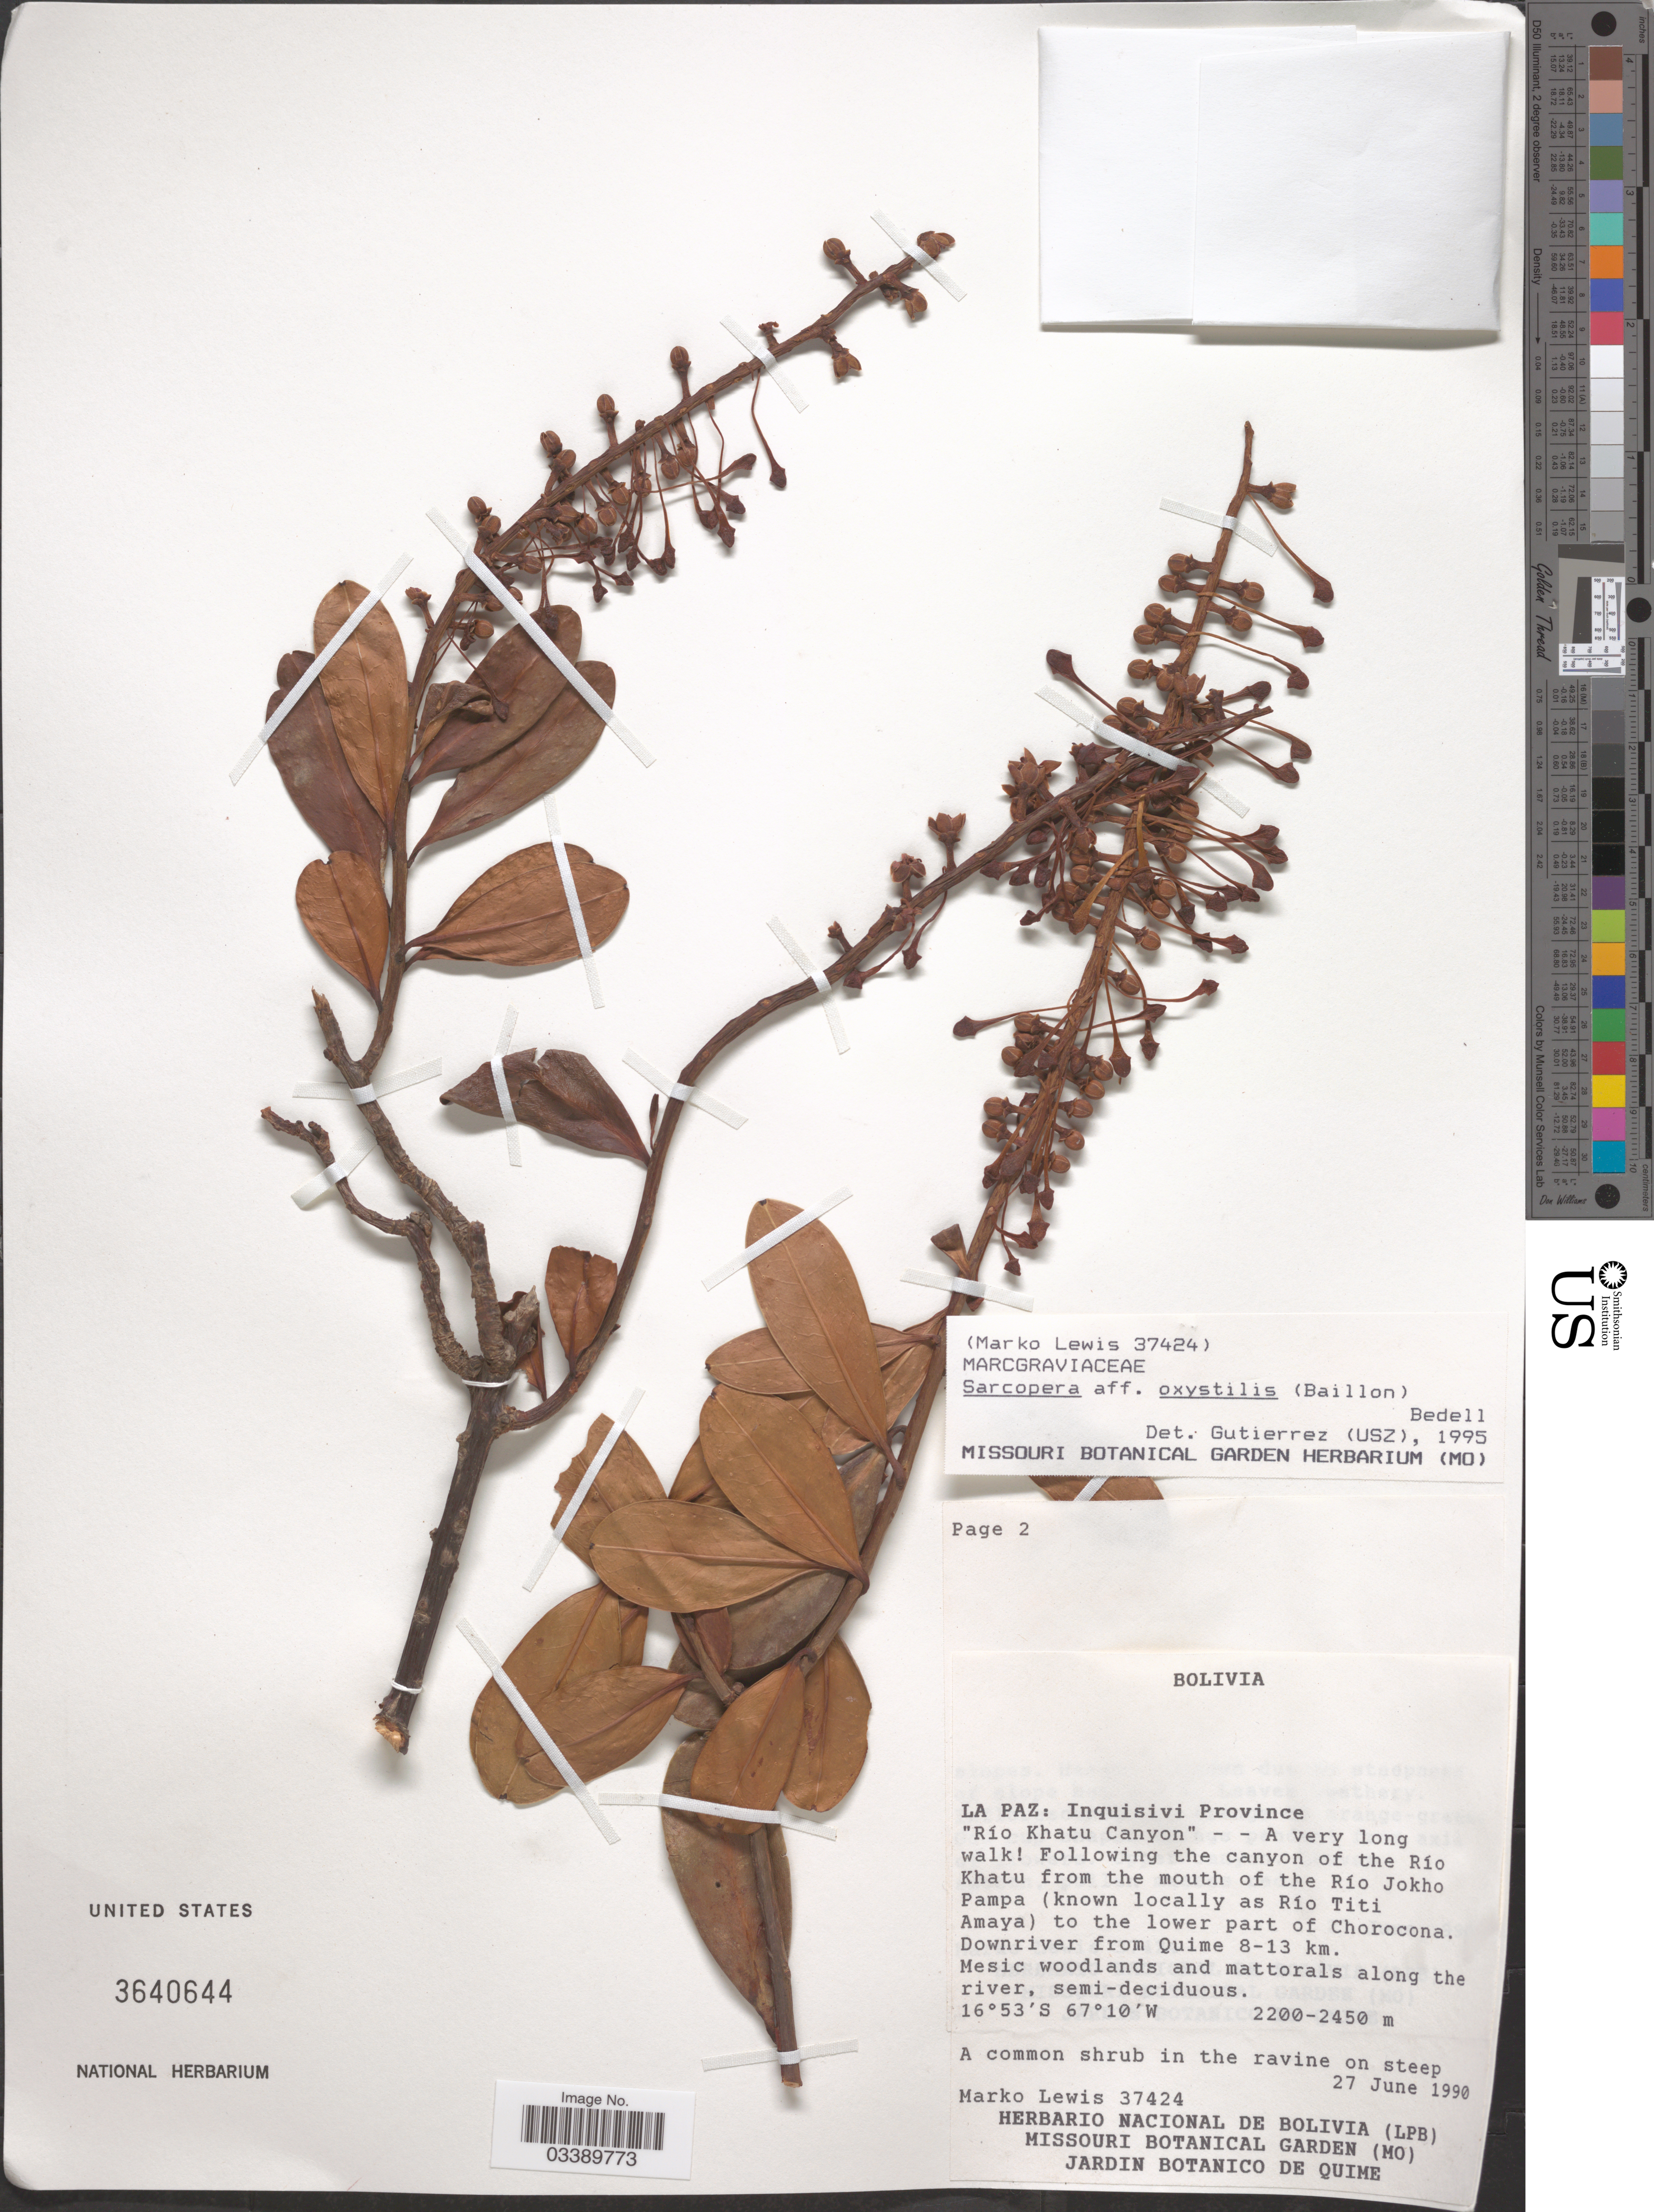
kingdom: Plantae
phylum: Tracheophyta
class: Magnoliopsida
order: Ericales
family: Marcgraviaceae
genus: Sarcopera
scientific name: Sarcopera oxystylis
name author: (Baill.) Bedell ex Gir.-Cañas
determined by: Gutierrez, --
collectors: M. A. Lewis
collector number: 37424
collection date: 1990-06-27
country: Bolivia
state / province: La Paz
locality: Inquisivi Province. "Río Khatu Canyon". Following the canyon of the Río Khatu from the mouth of the Río Jokho Pampa (known locally as Río Titi Amaya) to the lower part of Chorocona. Downriver from Quime 8-13 km.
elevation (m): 2200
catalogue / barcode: US 3640644